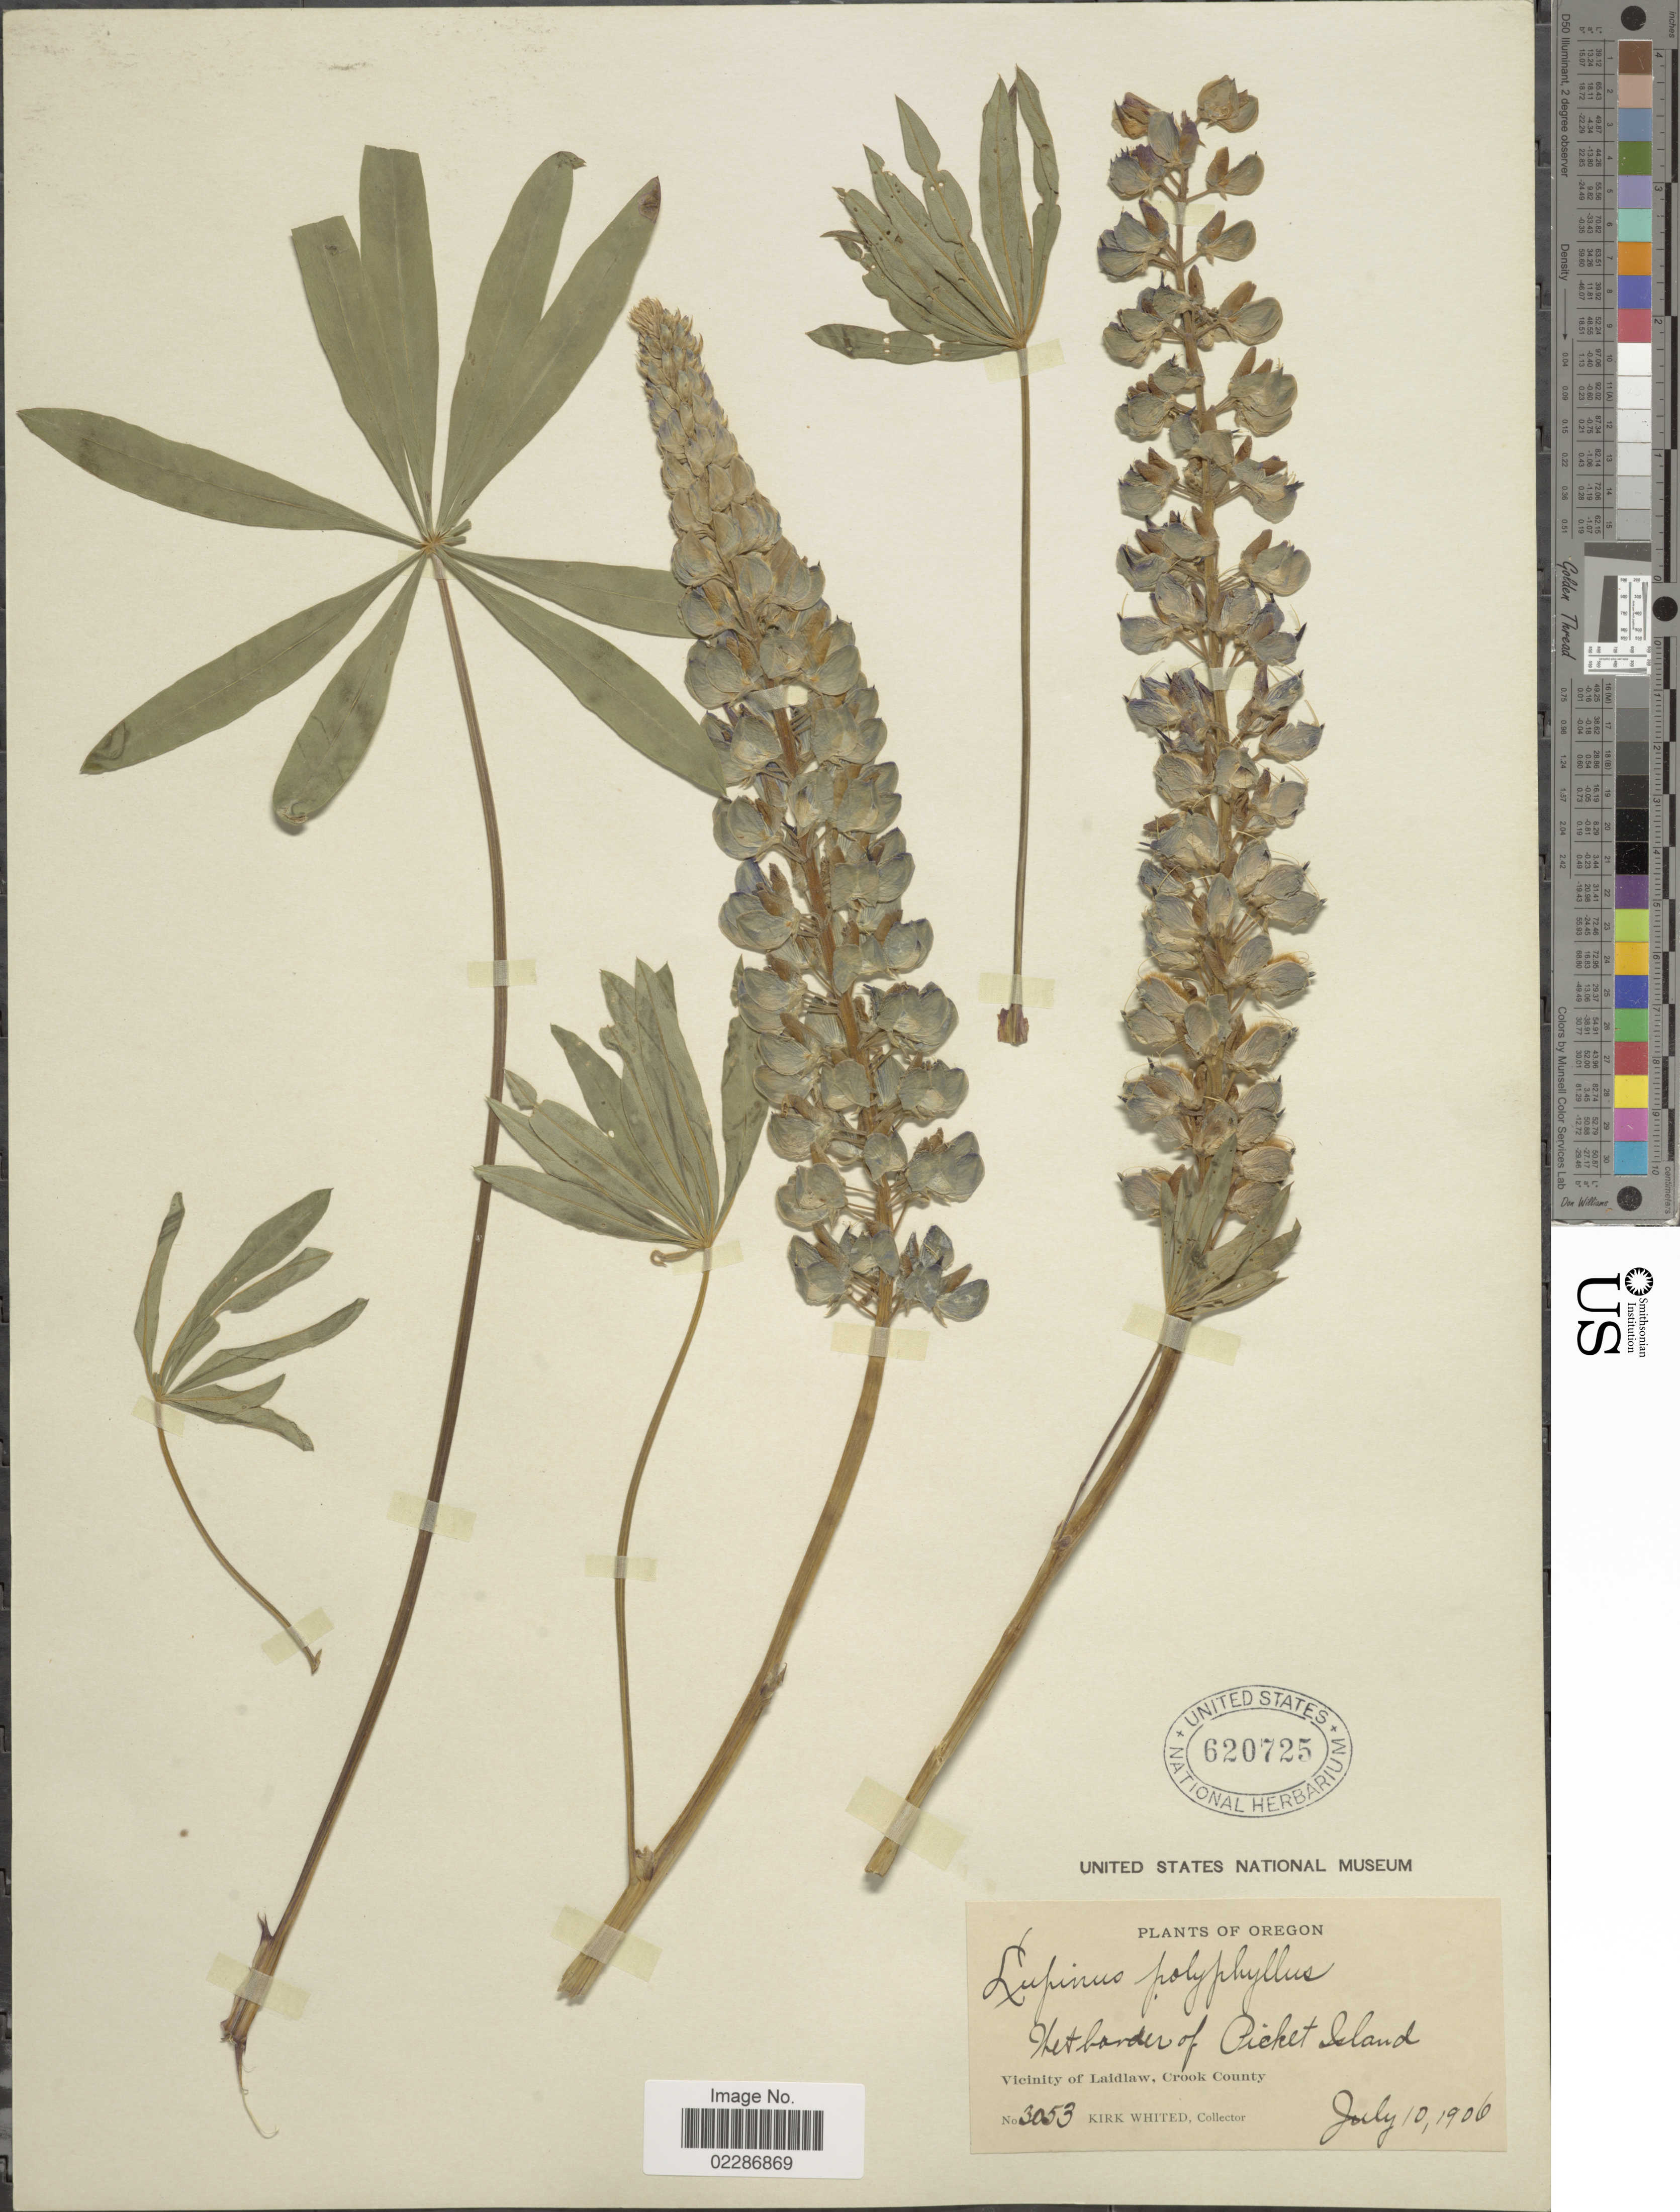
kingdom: Plantae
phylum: Tracheophyta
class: Magnoliopsida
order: Fabales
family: Fabaceae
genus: Lupinus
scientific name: Lupinus polyphyllus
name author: Lindl.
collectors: K. Whited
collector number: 3053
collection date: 1906-07-10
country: United States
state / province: Oregon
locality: Wet border of Picket Island, Vicinity of Laidlaw, Crook County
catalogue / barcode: US 620725